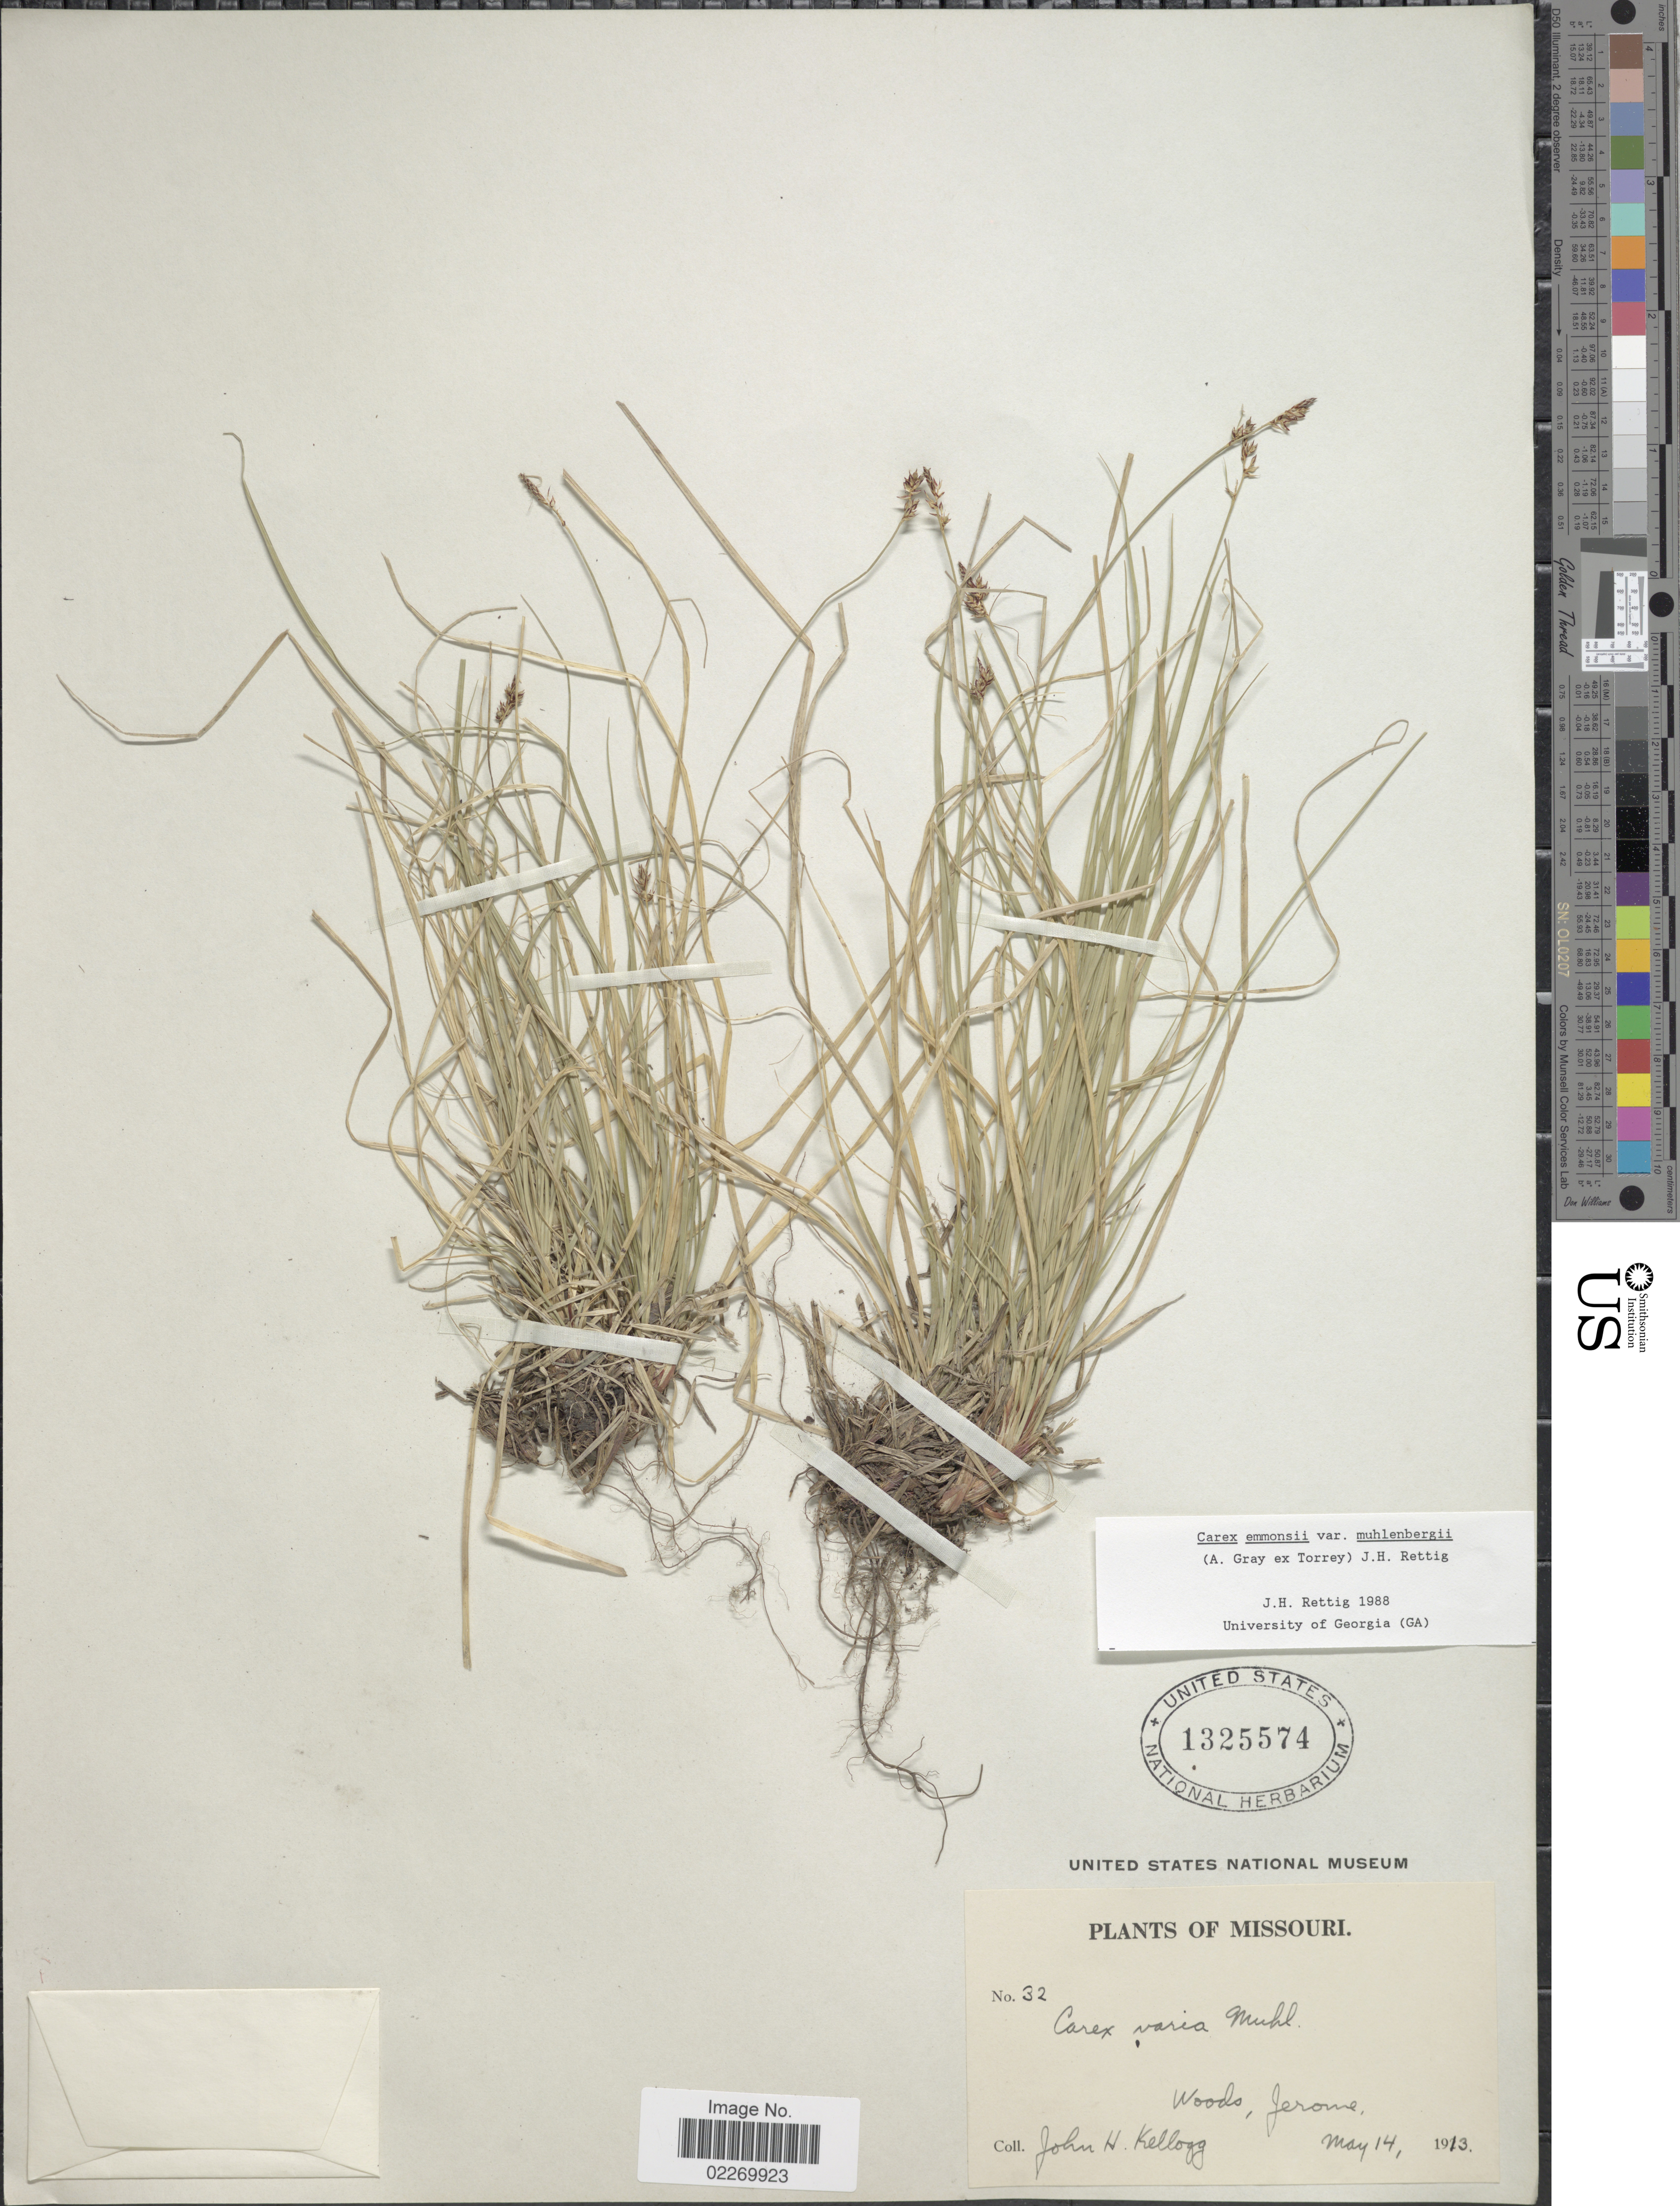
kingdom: Plantae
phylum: Tracheophyta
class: Liliopsida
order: Poales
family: Cyperaceae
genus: Carex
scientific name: Carex albicans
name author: Willd. ex Spreng.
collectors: J. H. Kellogg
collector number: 32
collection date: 1913-05-14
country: United States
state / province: Missouri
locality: Woods, Jerome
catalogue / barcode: US 1325574